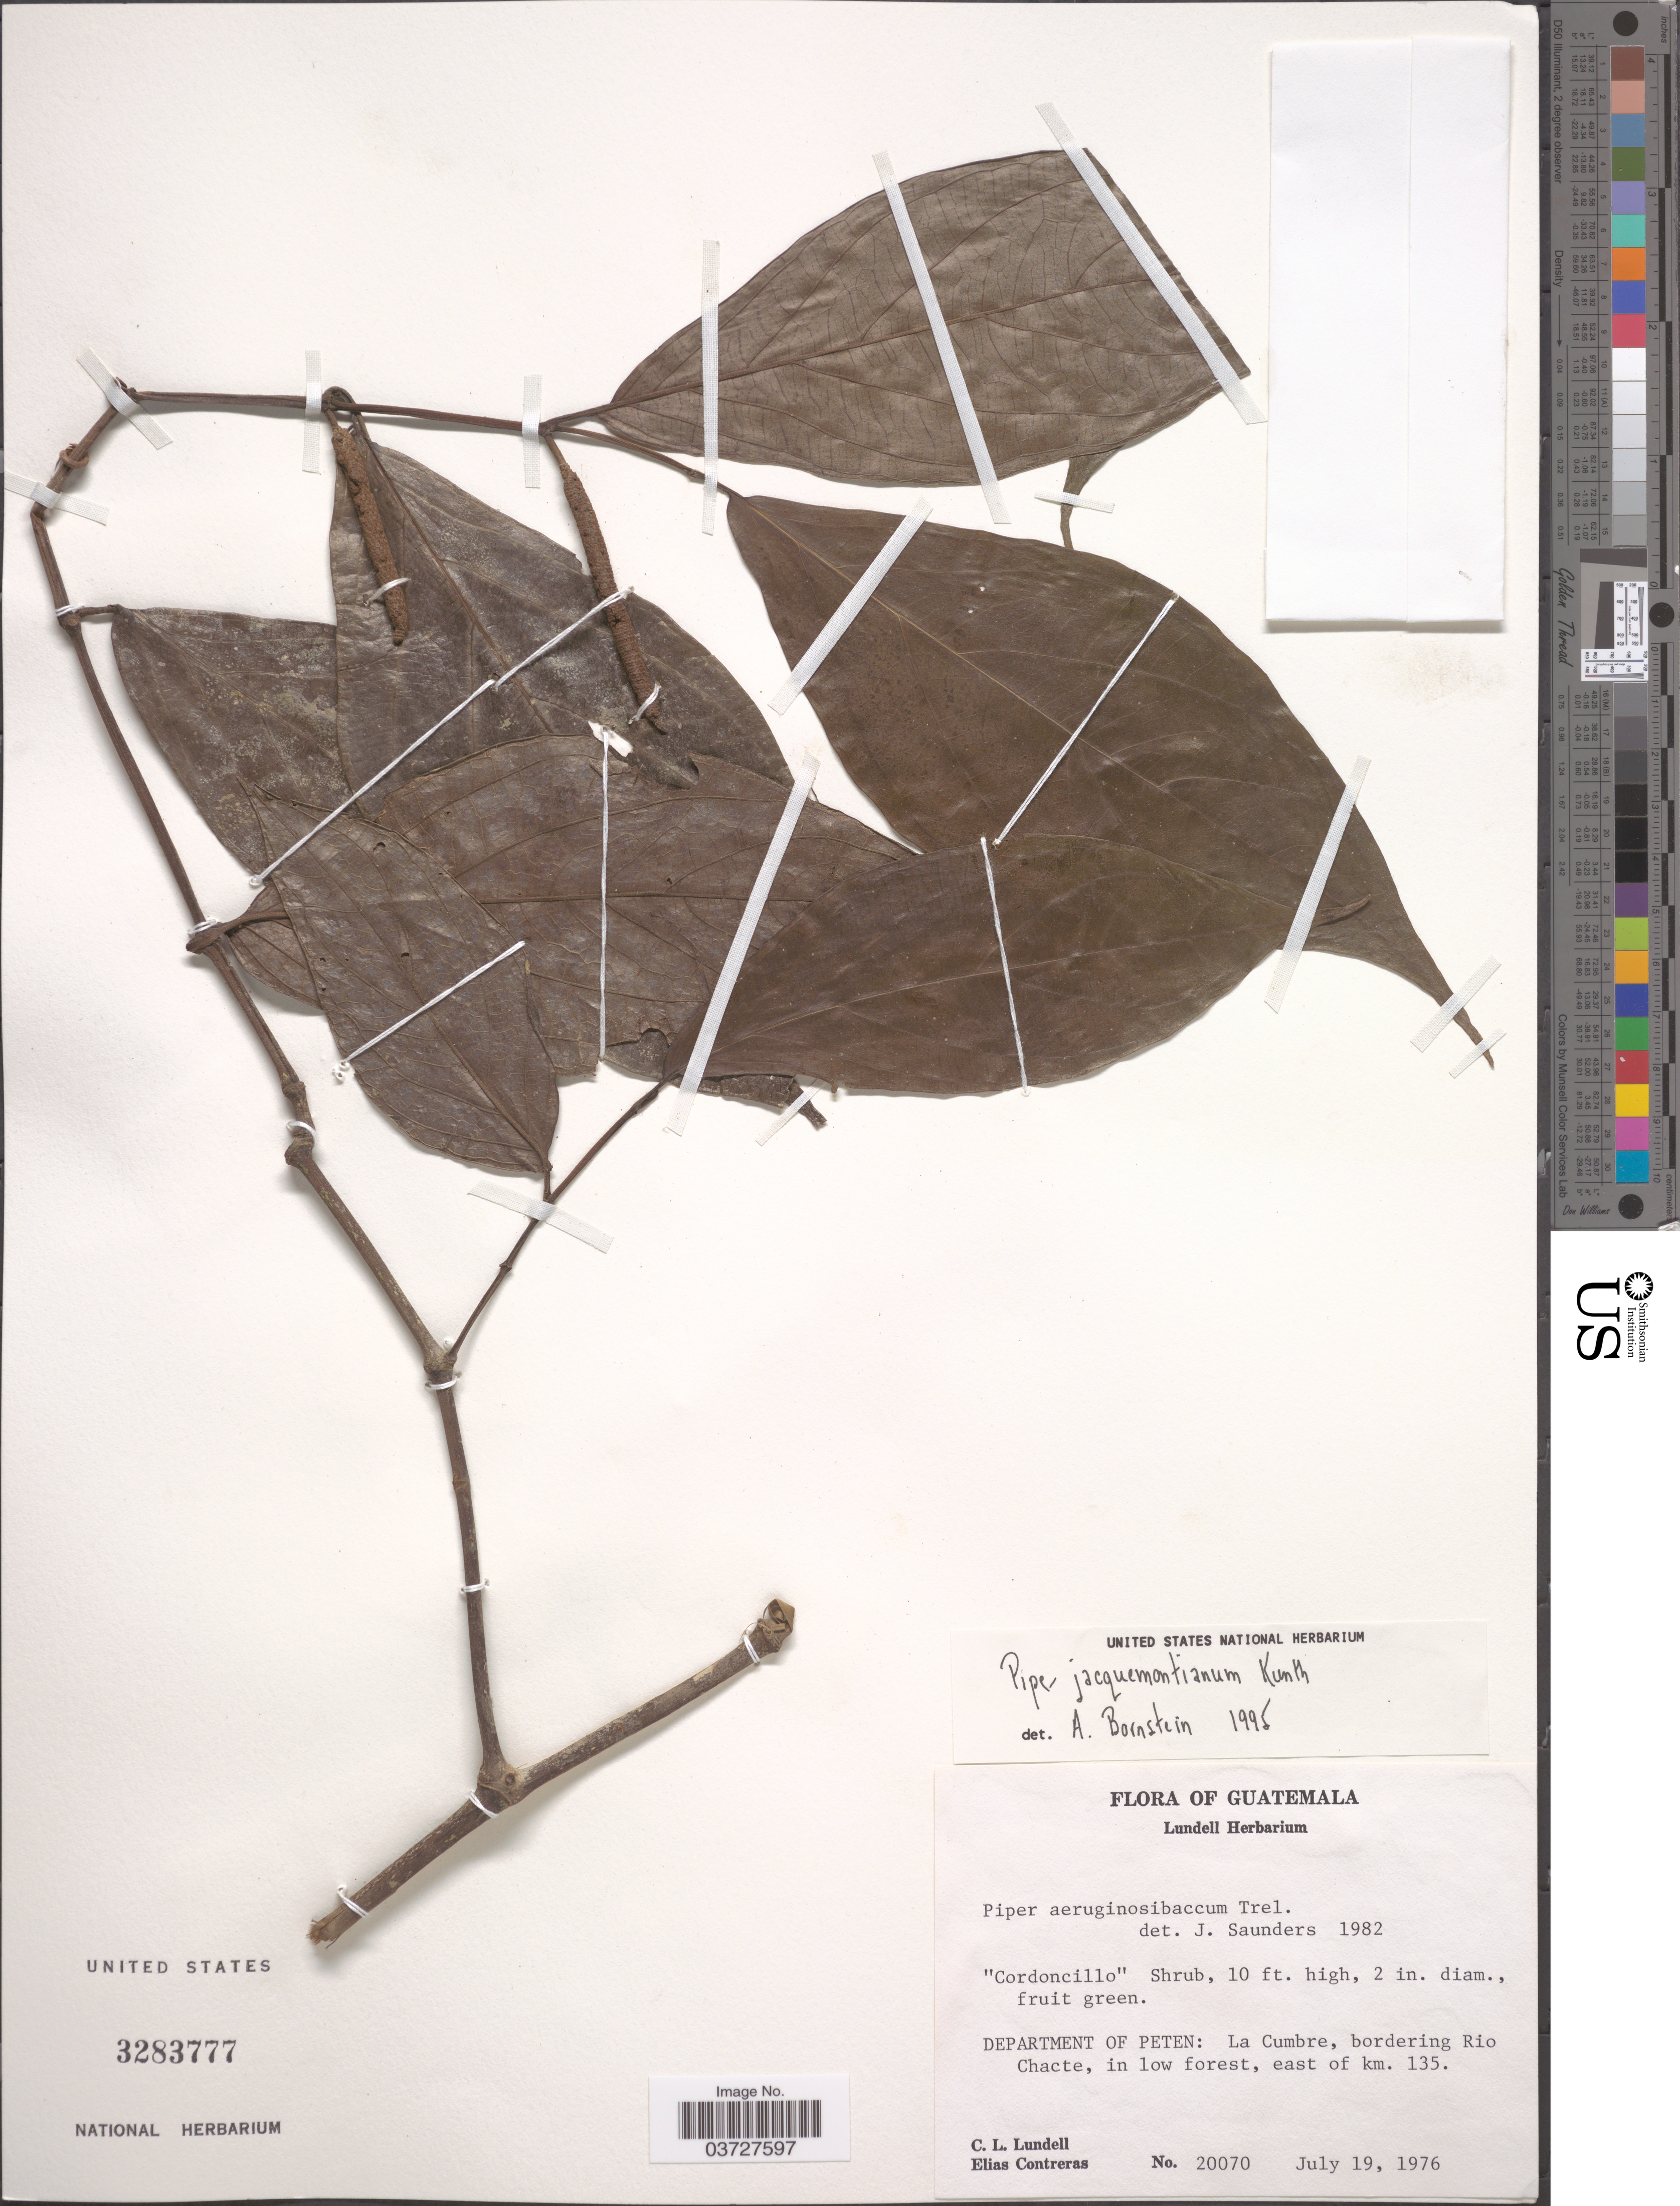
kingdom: Plantae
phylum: Tracheophyta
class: Magnoliopsida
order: Piperales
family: Piperaceae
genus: Piper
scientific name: Piper jacquemontianum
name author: Kunth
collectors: C. L. Lundell & E. Contreras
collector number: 20070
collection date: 1976-07-19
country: Guatemala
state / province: El Peten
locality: Department of Peten: La Cumbre, bordering Rio Chacte, in low forest, east of km. 135.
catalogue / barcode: US 3283777